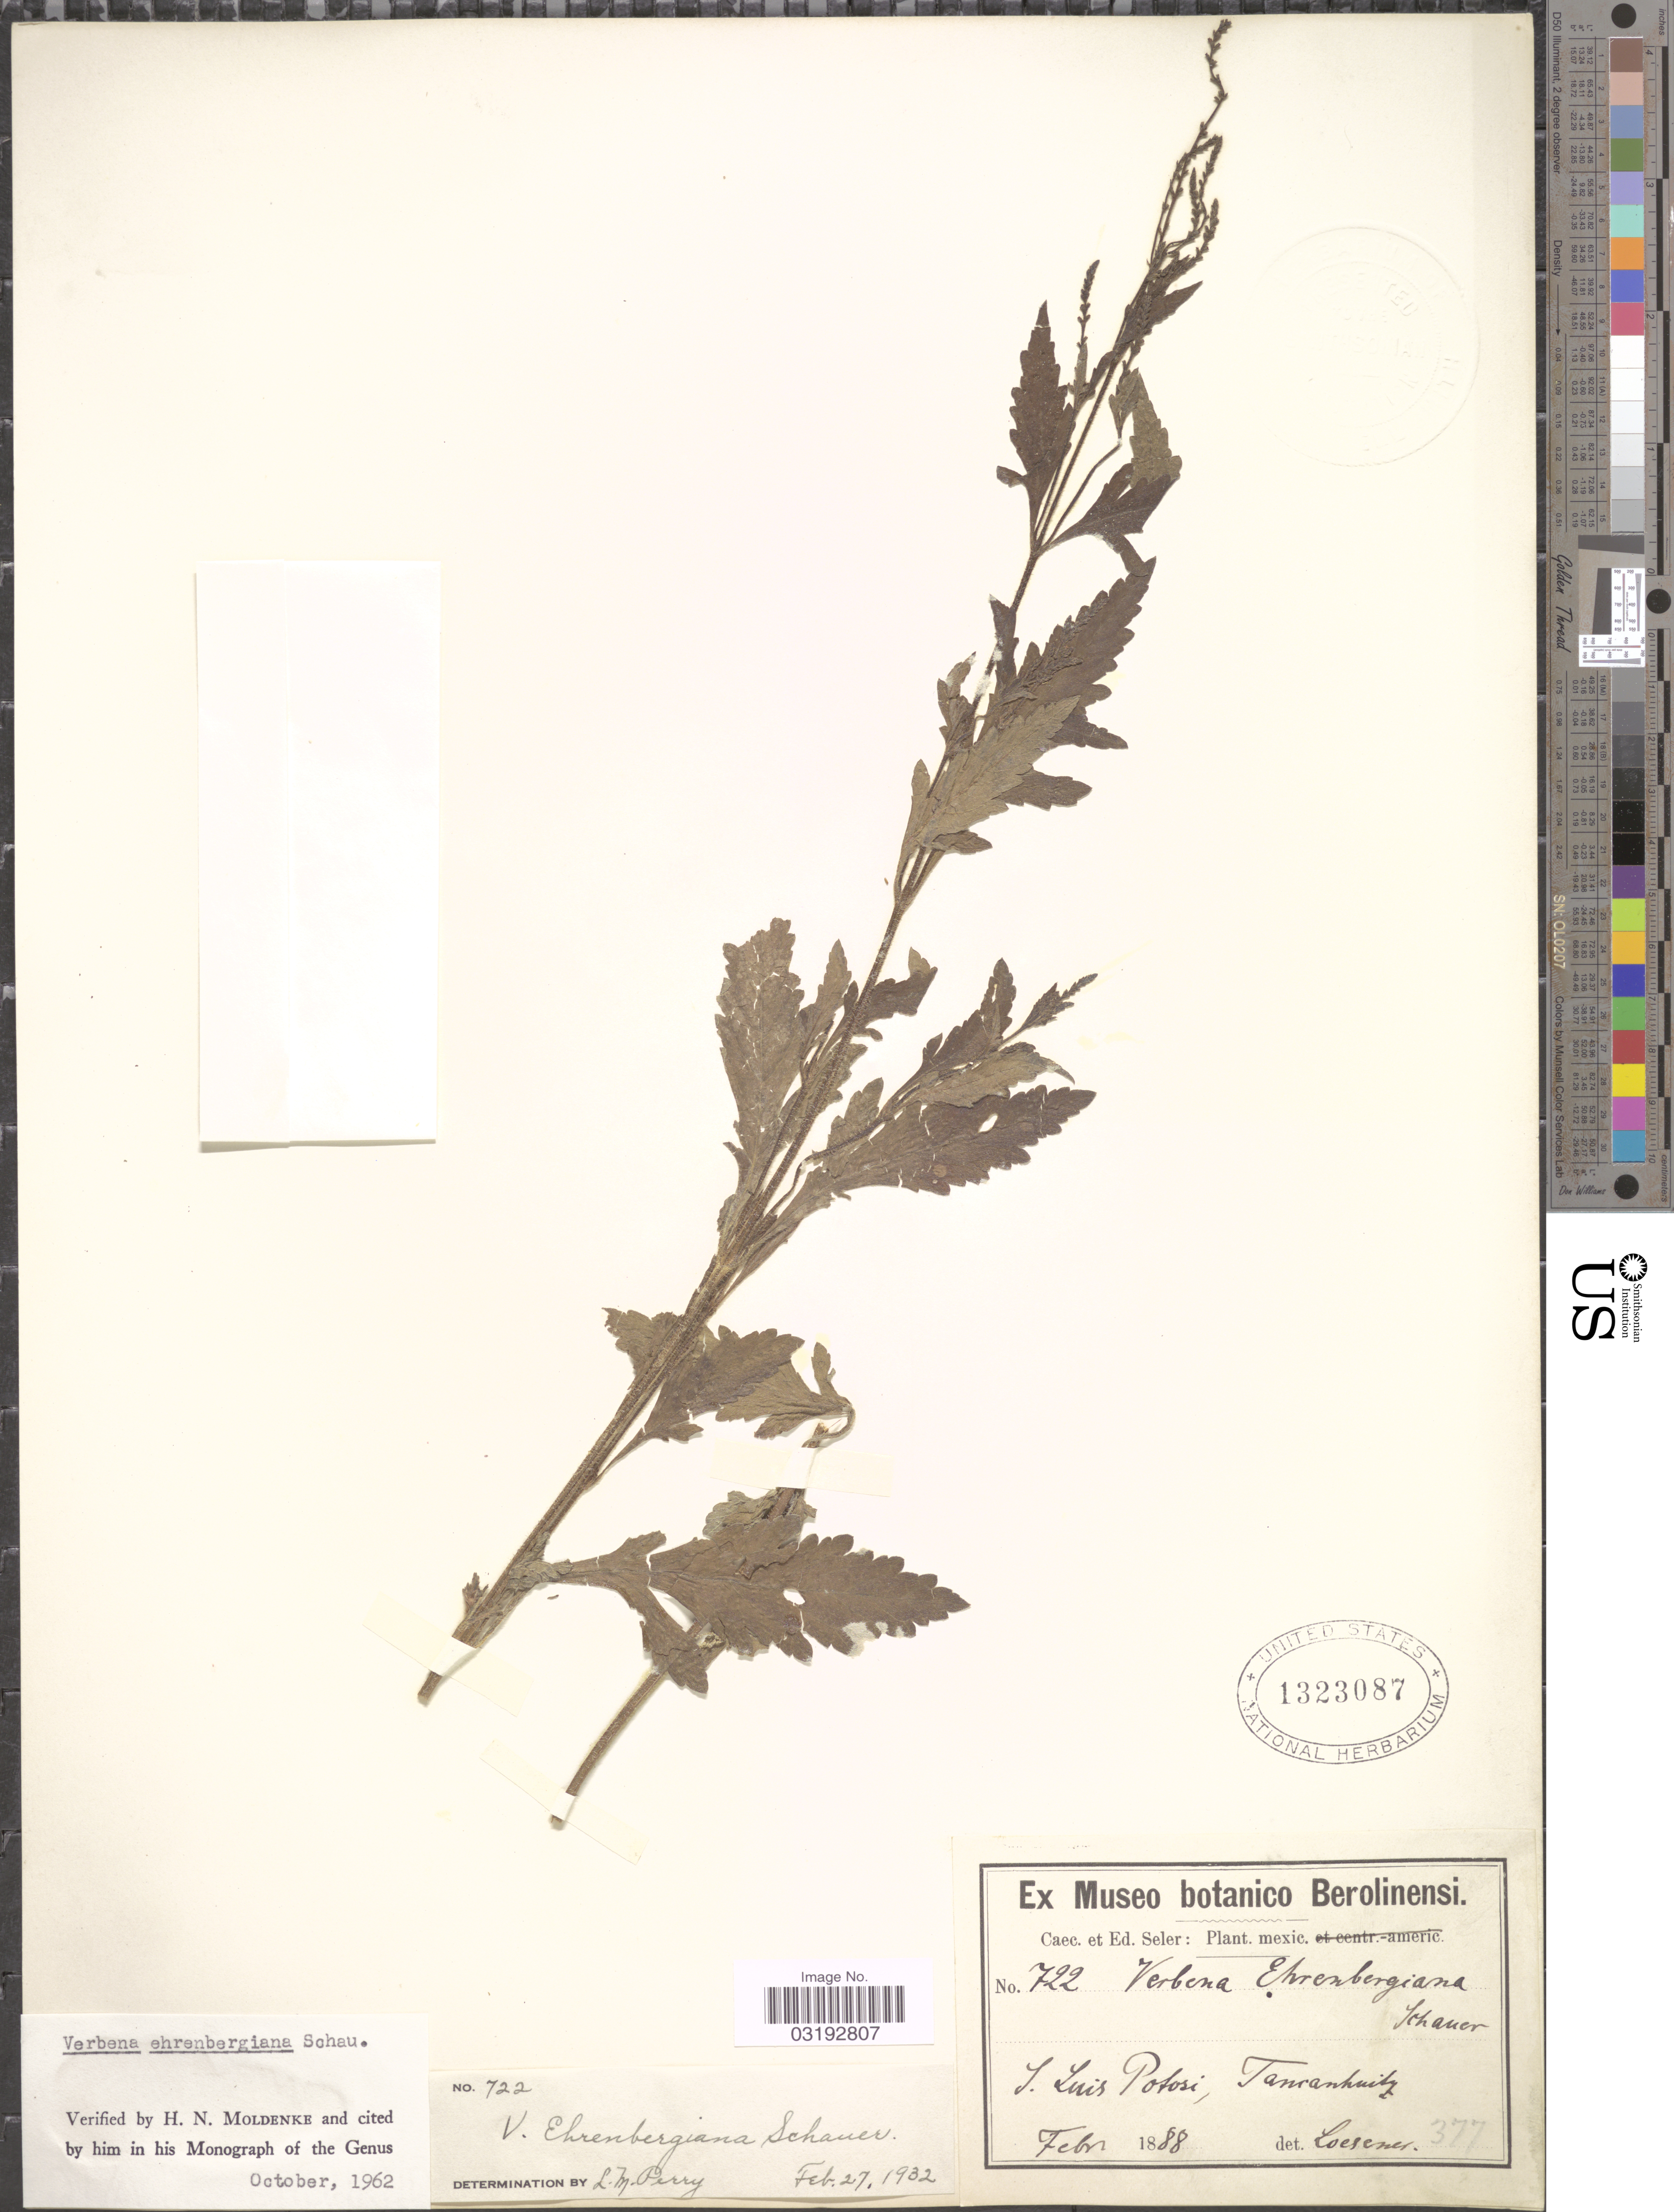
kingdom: Plantae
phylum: Tracheophyta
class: Magnoliopsida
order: Lamiales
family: Verbenaceae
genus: Verbena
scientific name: Verbena ehrenbergiana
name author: S. Schauer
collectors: ex Caec. et Ed Seler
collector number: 722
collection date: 1888-02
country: Mexico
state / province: San Luis Potosí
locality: Tancanhuitz.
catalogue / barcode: US 1323087